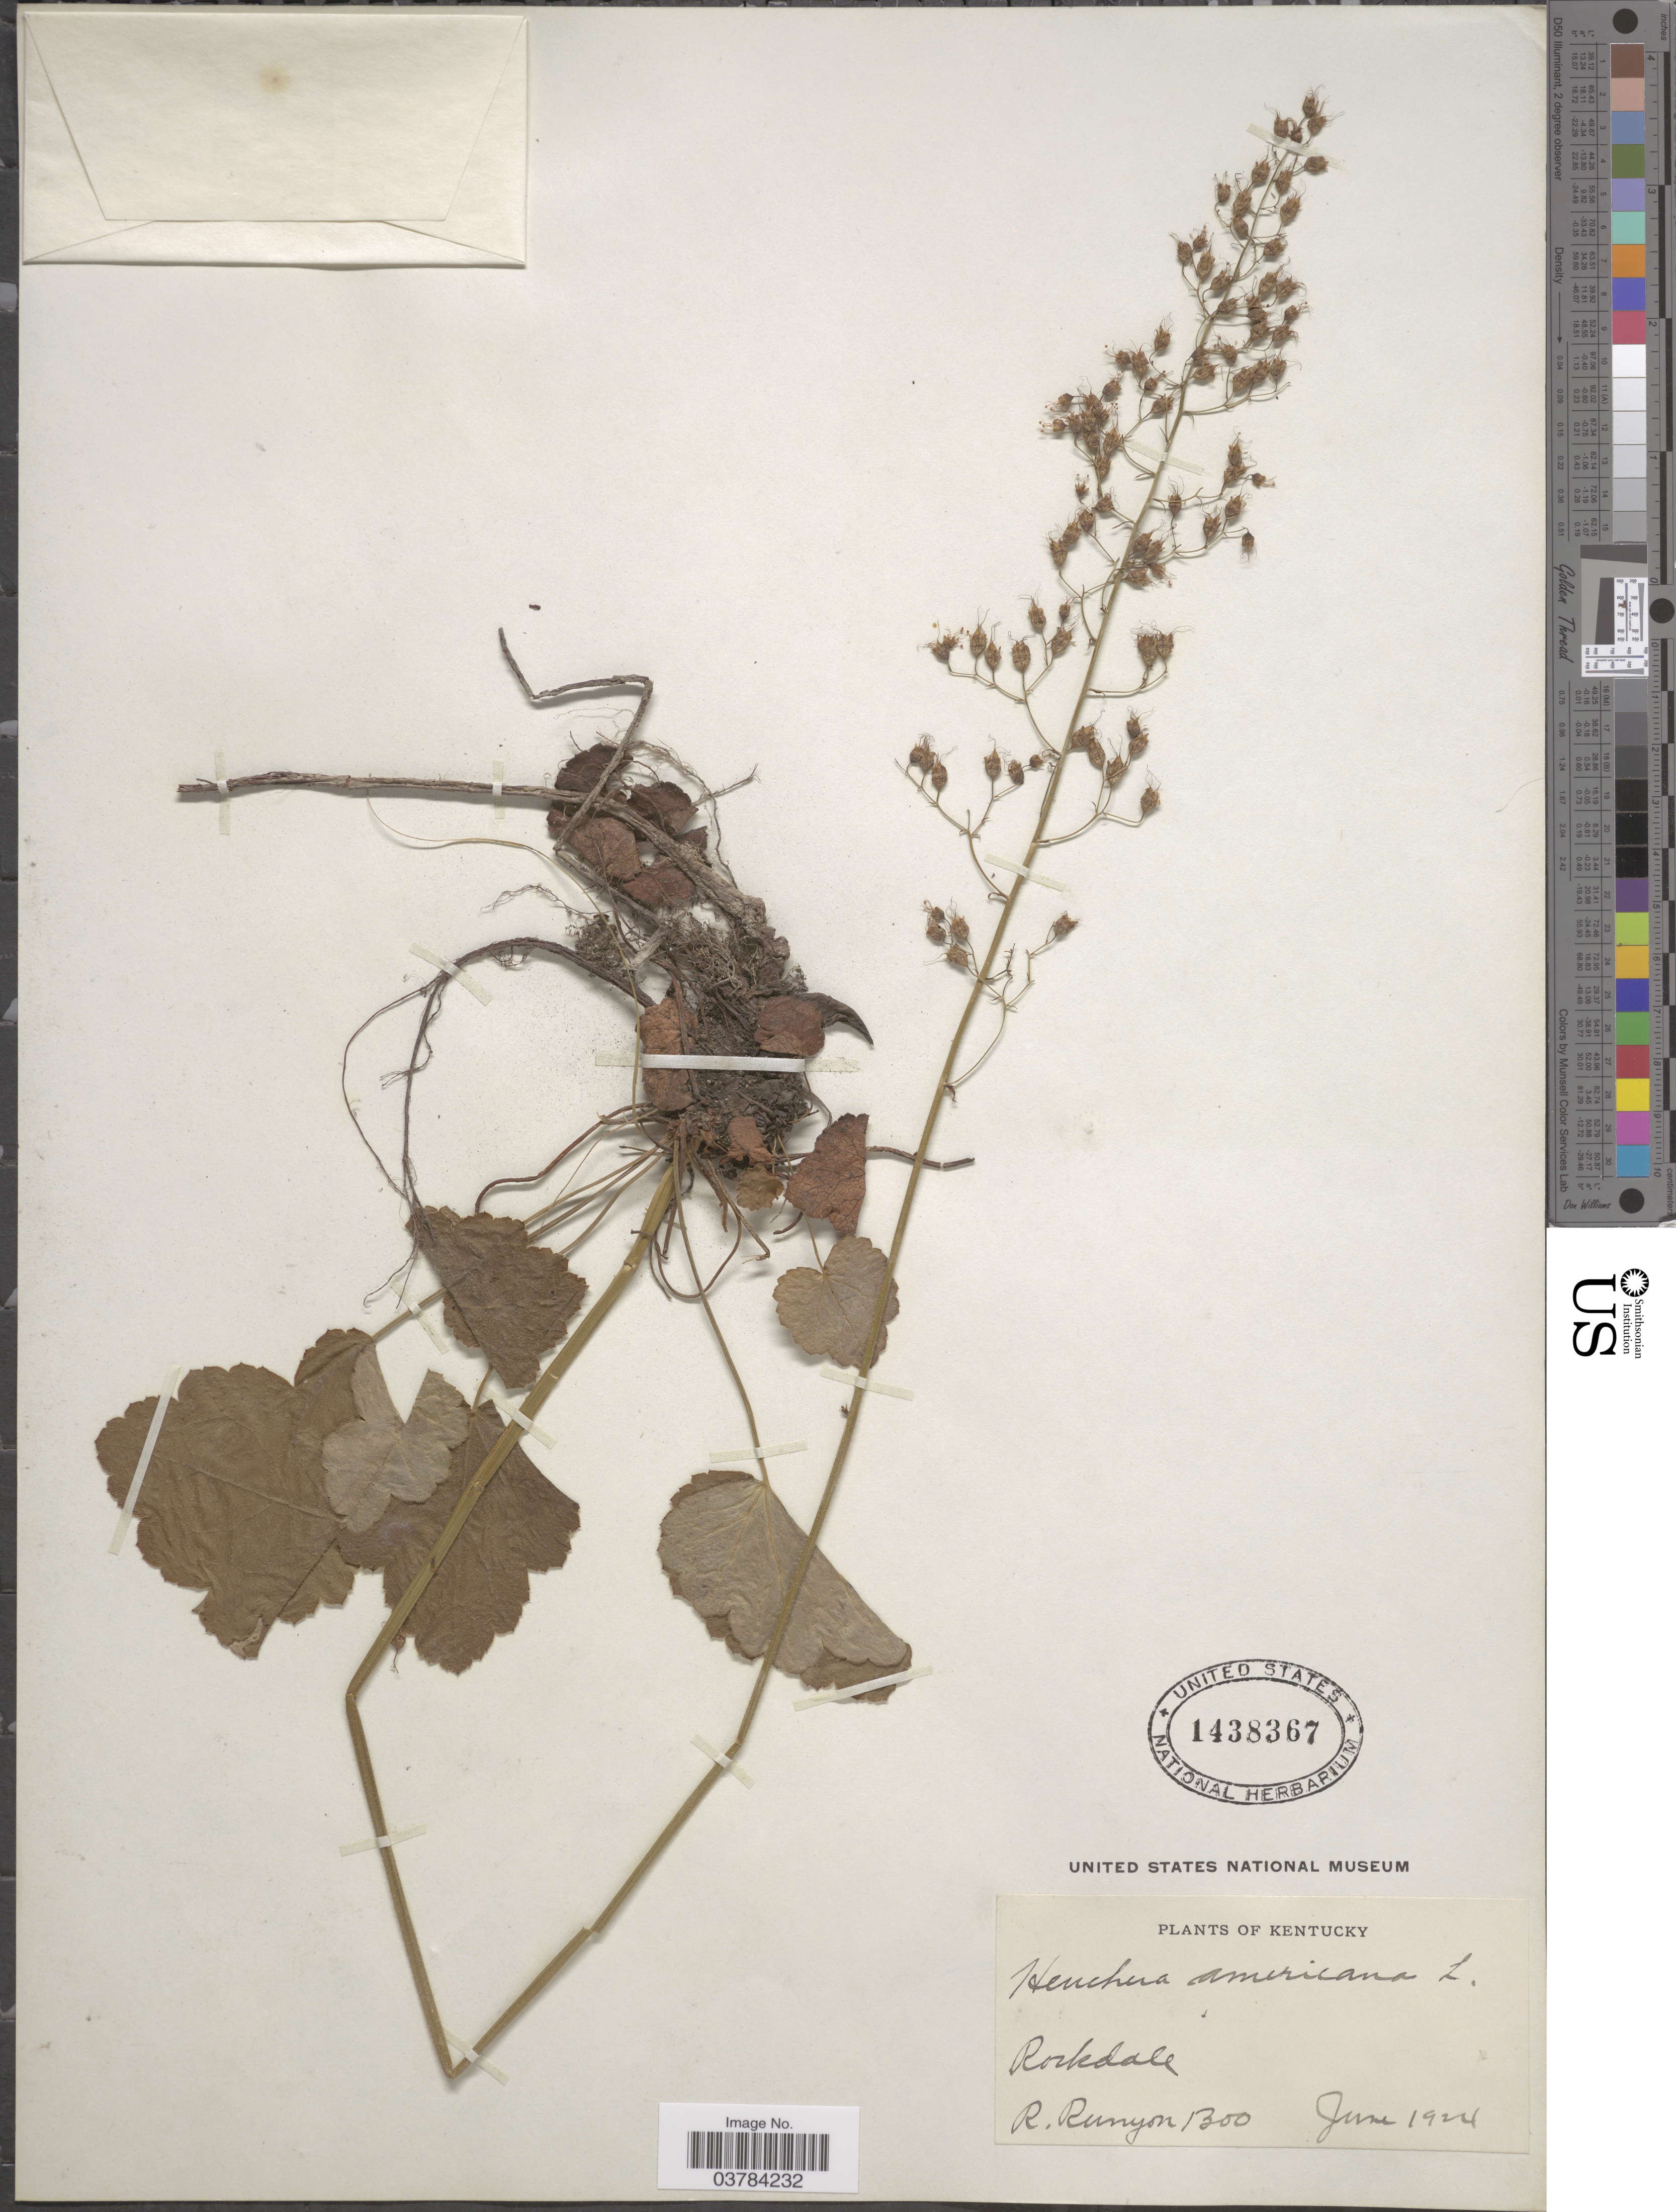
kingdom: Plantae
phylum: Tracheophyta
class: Magnoliopsida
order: Saxifragales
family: Saxifragaceae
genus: Heuchera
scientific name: Heuchera americana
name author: L.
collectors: R. Runyon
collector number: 1300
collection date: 1924-06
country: United States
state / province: Kentucky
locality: Rockdale.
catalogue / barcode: US 1438367